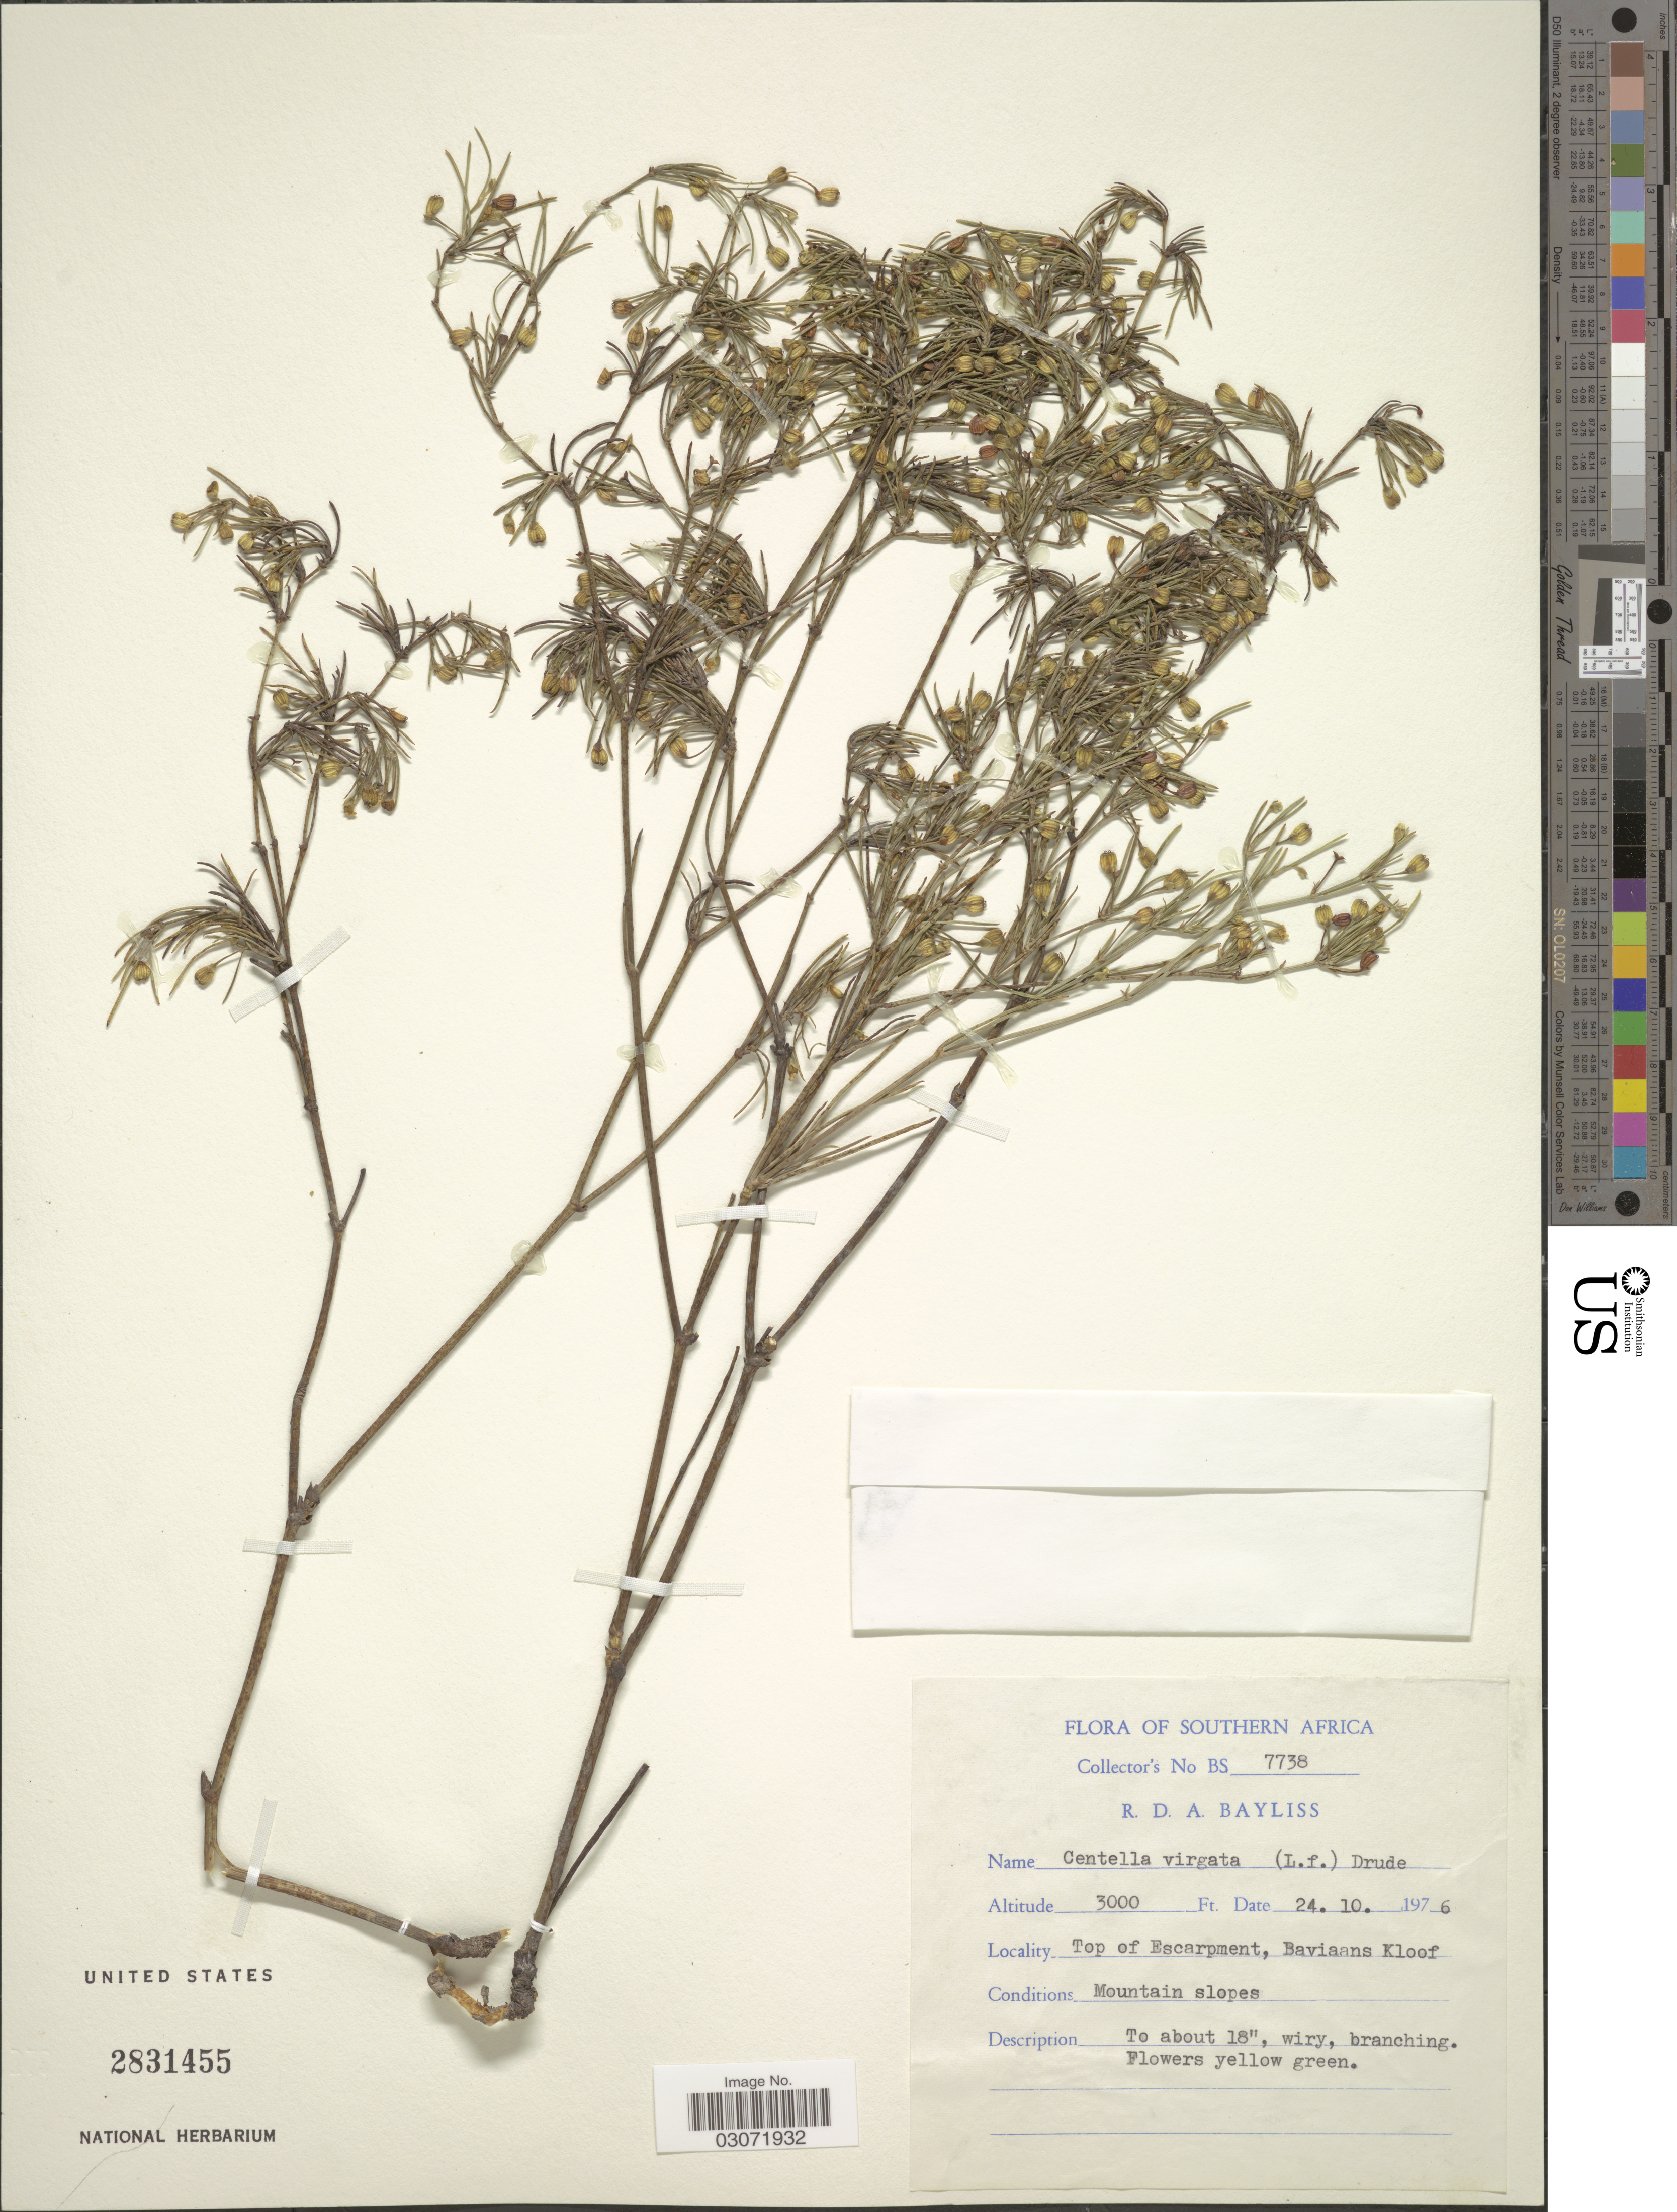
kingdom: Plantae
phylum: Tracheophyta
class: Magnoliopsida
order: Apiales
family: Apiaceae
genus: Centella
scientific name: Centella virgata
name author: (L. f.) Drude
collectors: R. Bayliss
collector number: BS 7738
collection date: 1976-10-24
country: South Africa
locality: Southern Africa. Top of Escarpment, Baviaans Kloof.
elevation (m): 914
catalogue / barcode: US 2831455